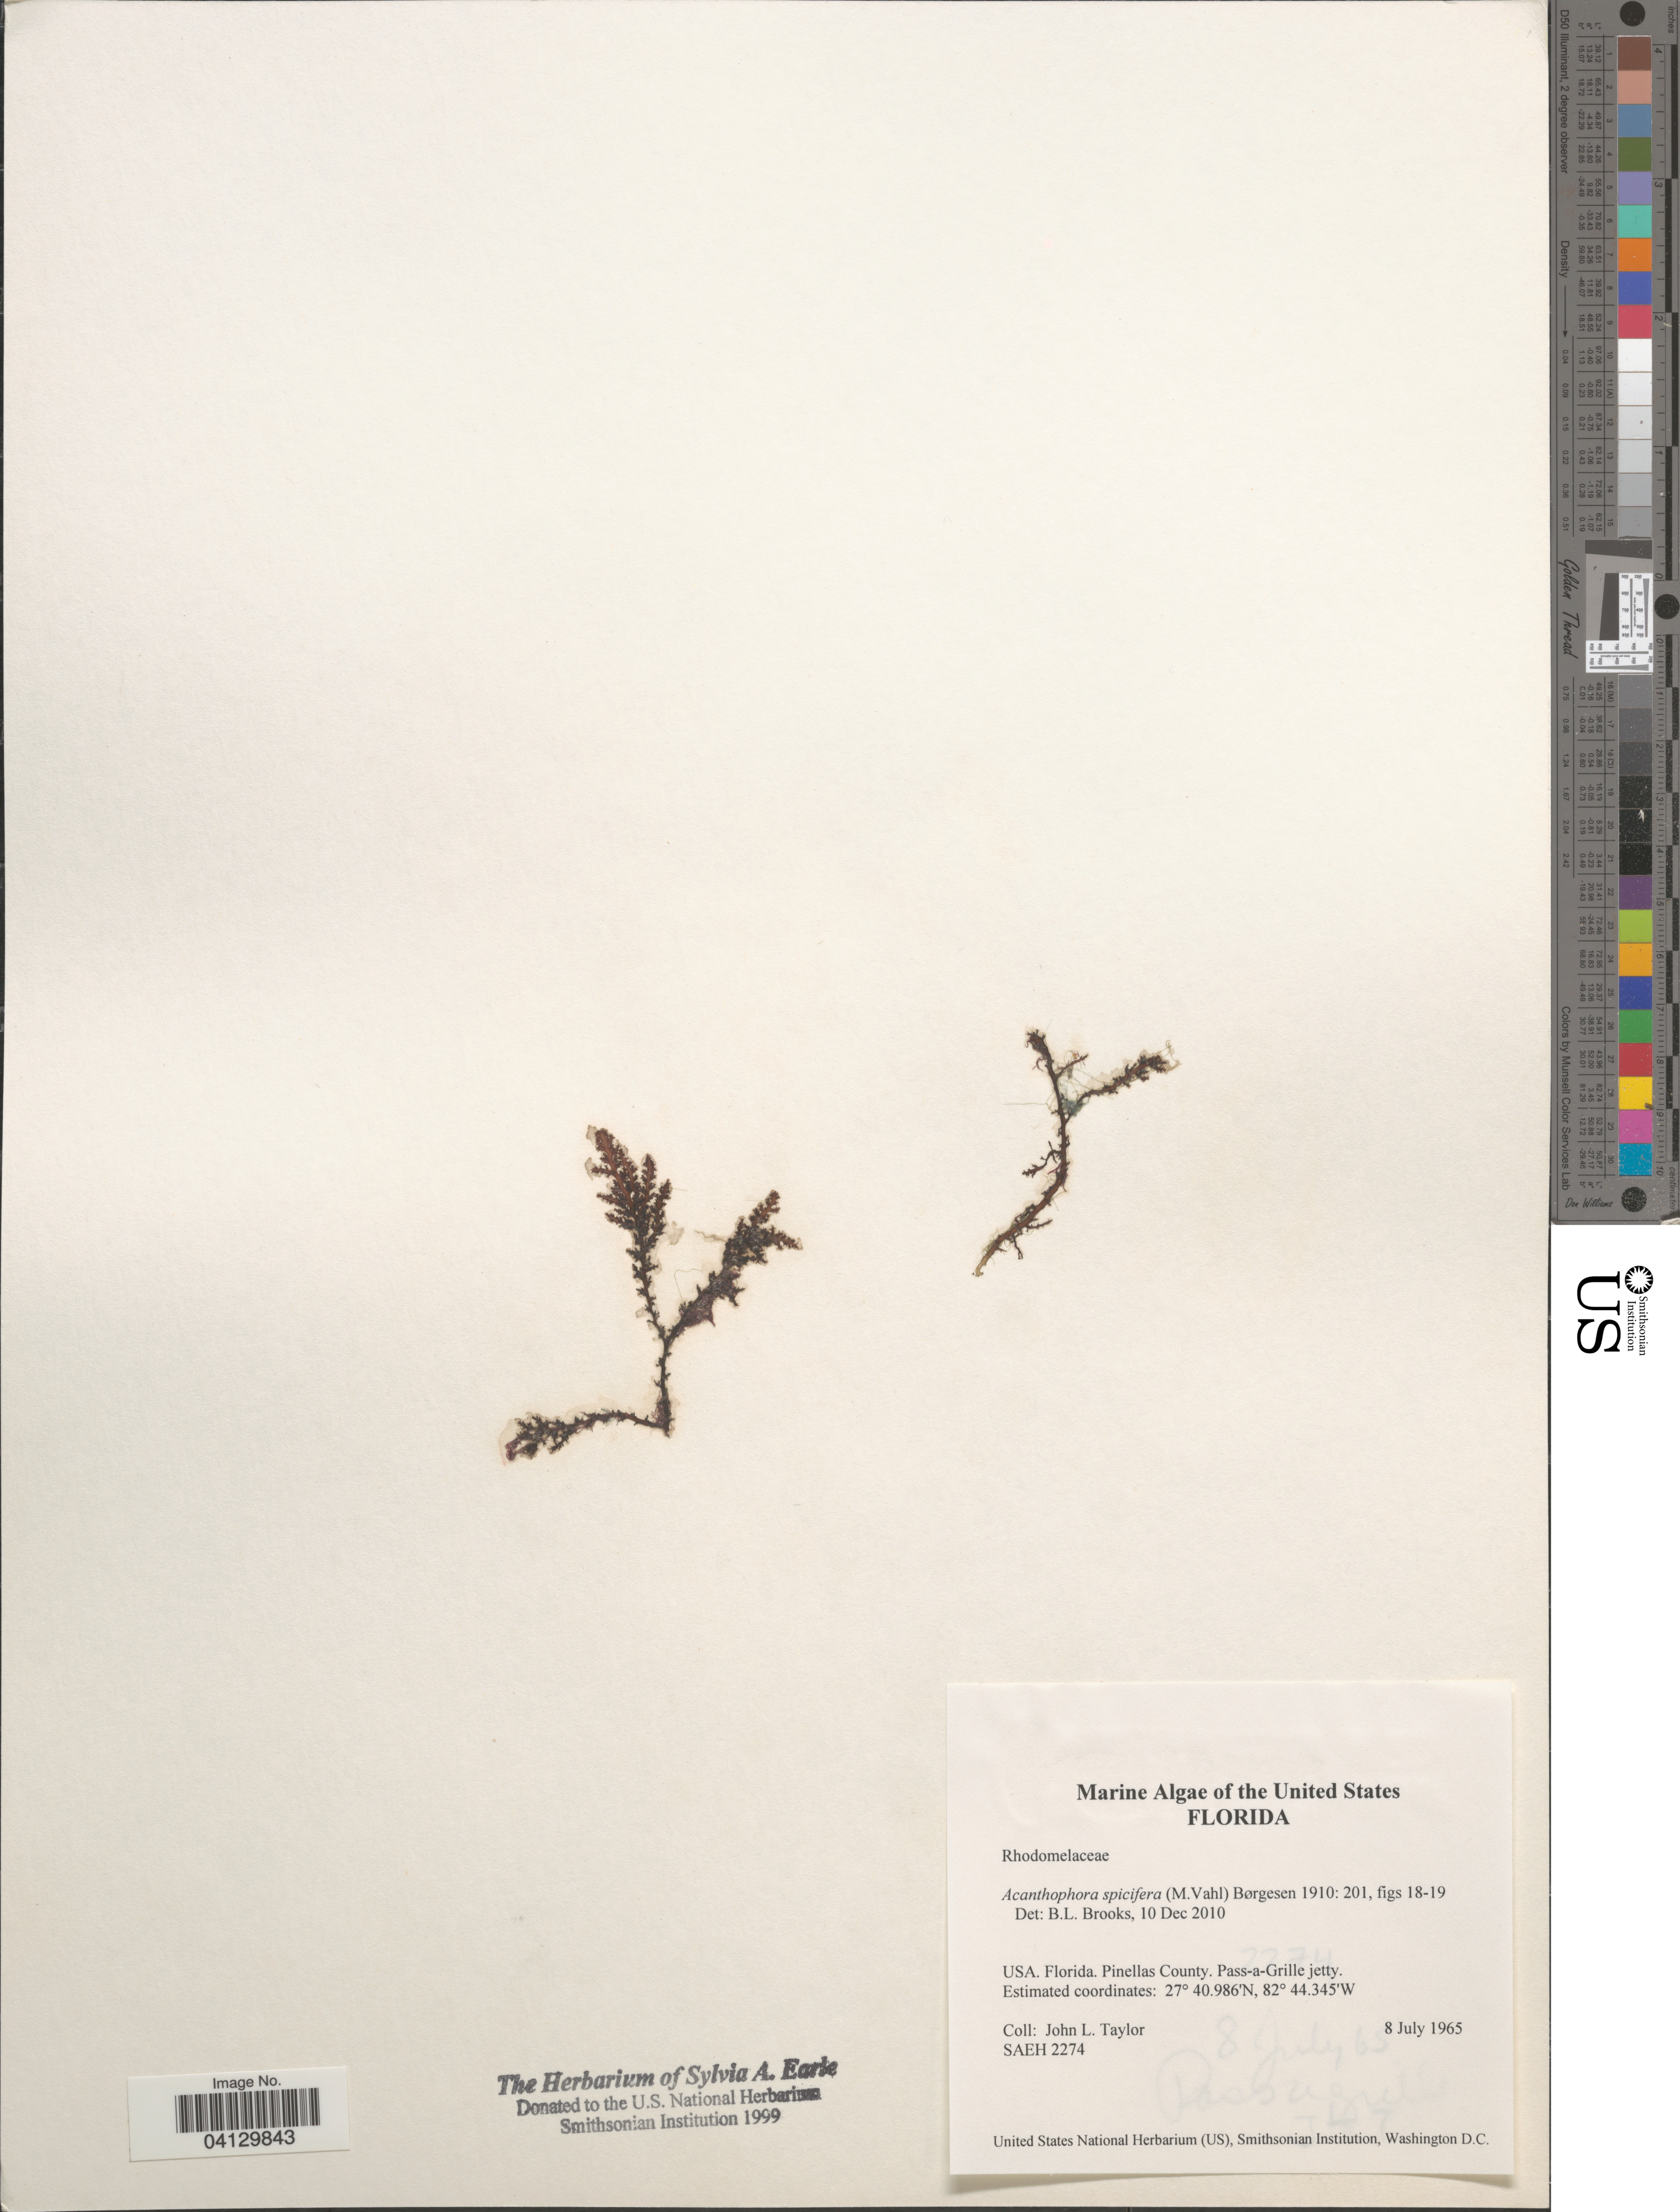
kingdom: Plantae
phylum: Rhodophyta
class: Florideophyceae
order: Ceramiales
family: Rhodomelaceae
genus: Acanthophora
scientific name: Acanthophora spicifera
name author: (Vahl) Børgesen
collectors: J. L. Taylor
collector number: SAEH2274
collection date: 1965-07-08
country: United States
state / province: Florida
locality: Pinellas County. Pass-a-Grille jetty.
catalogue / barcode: US 328686